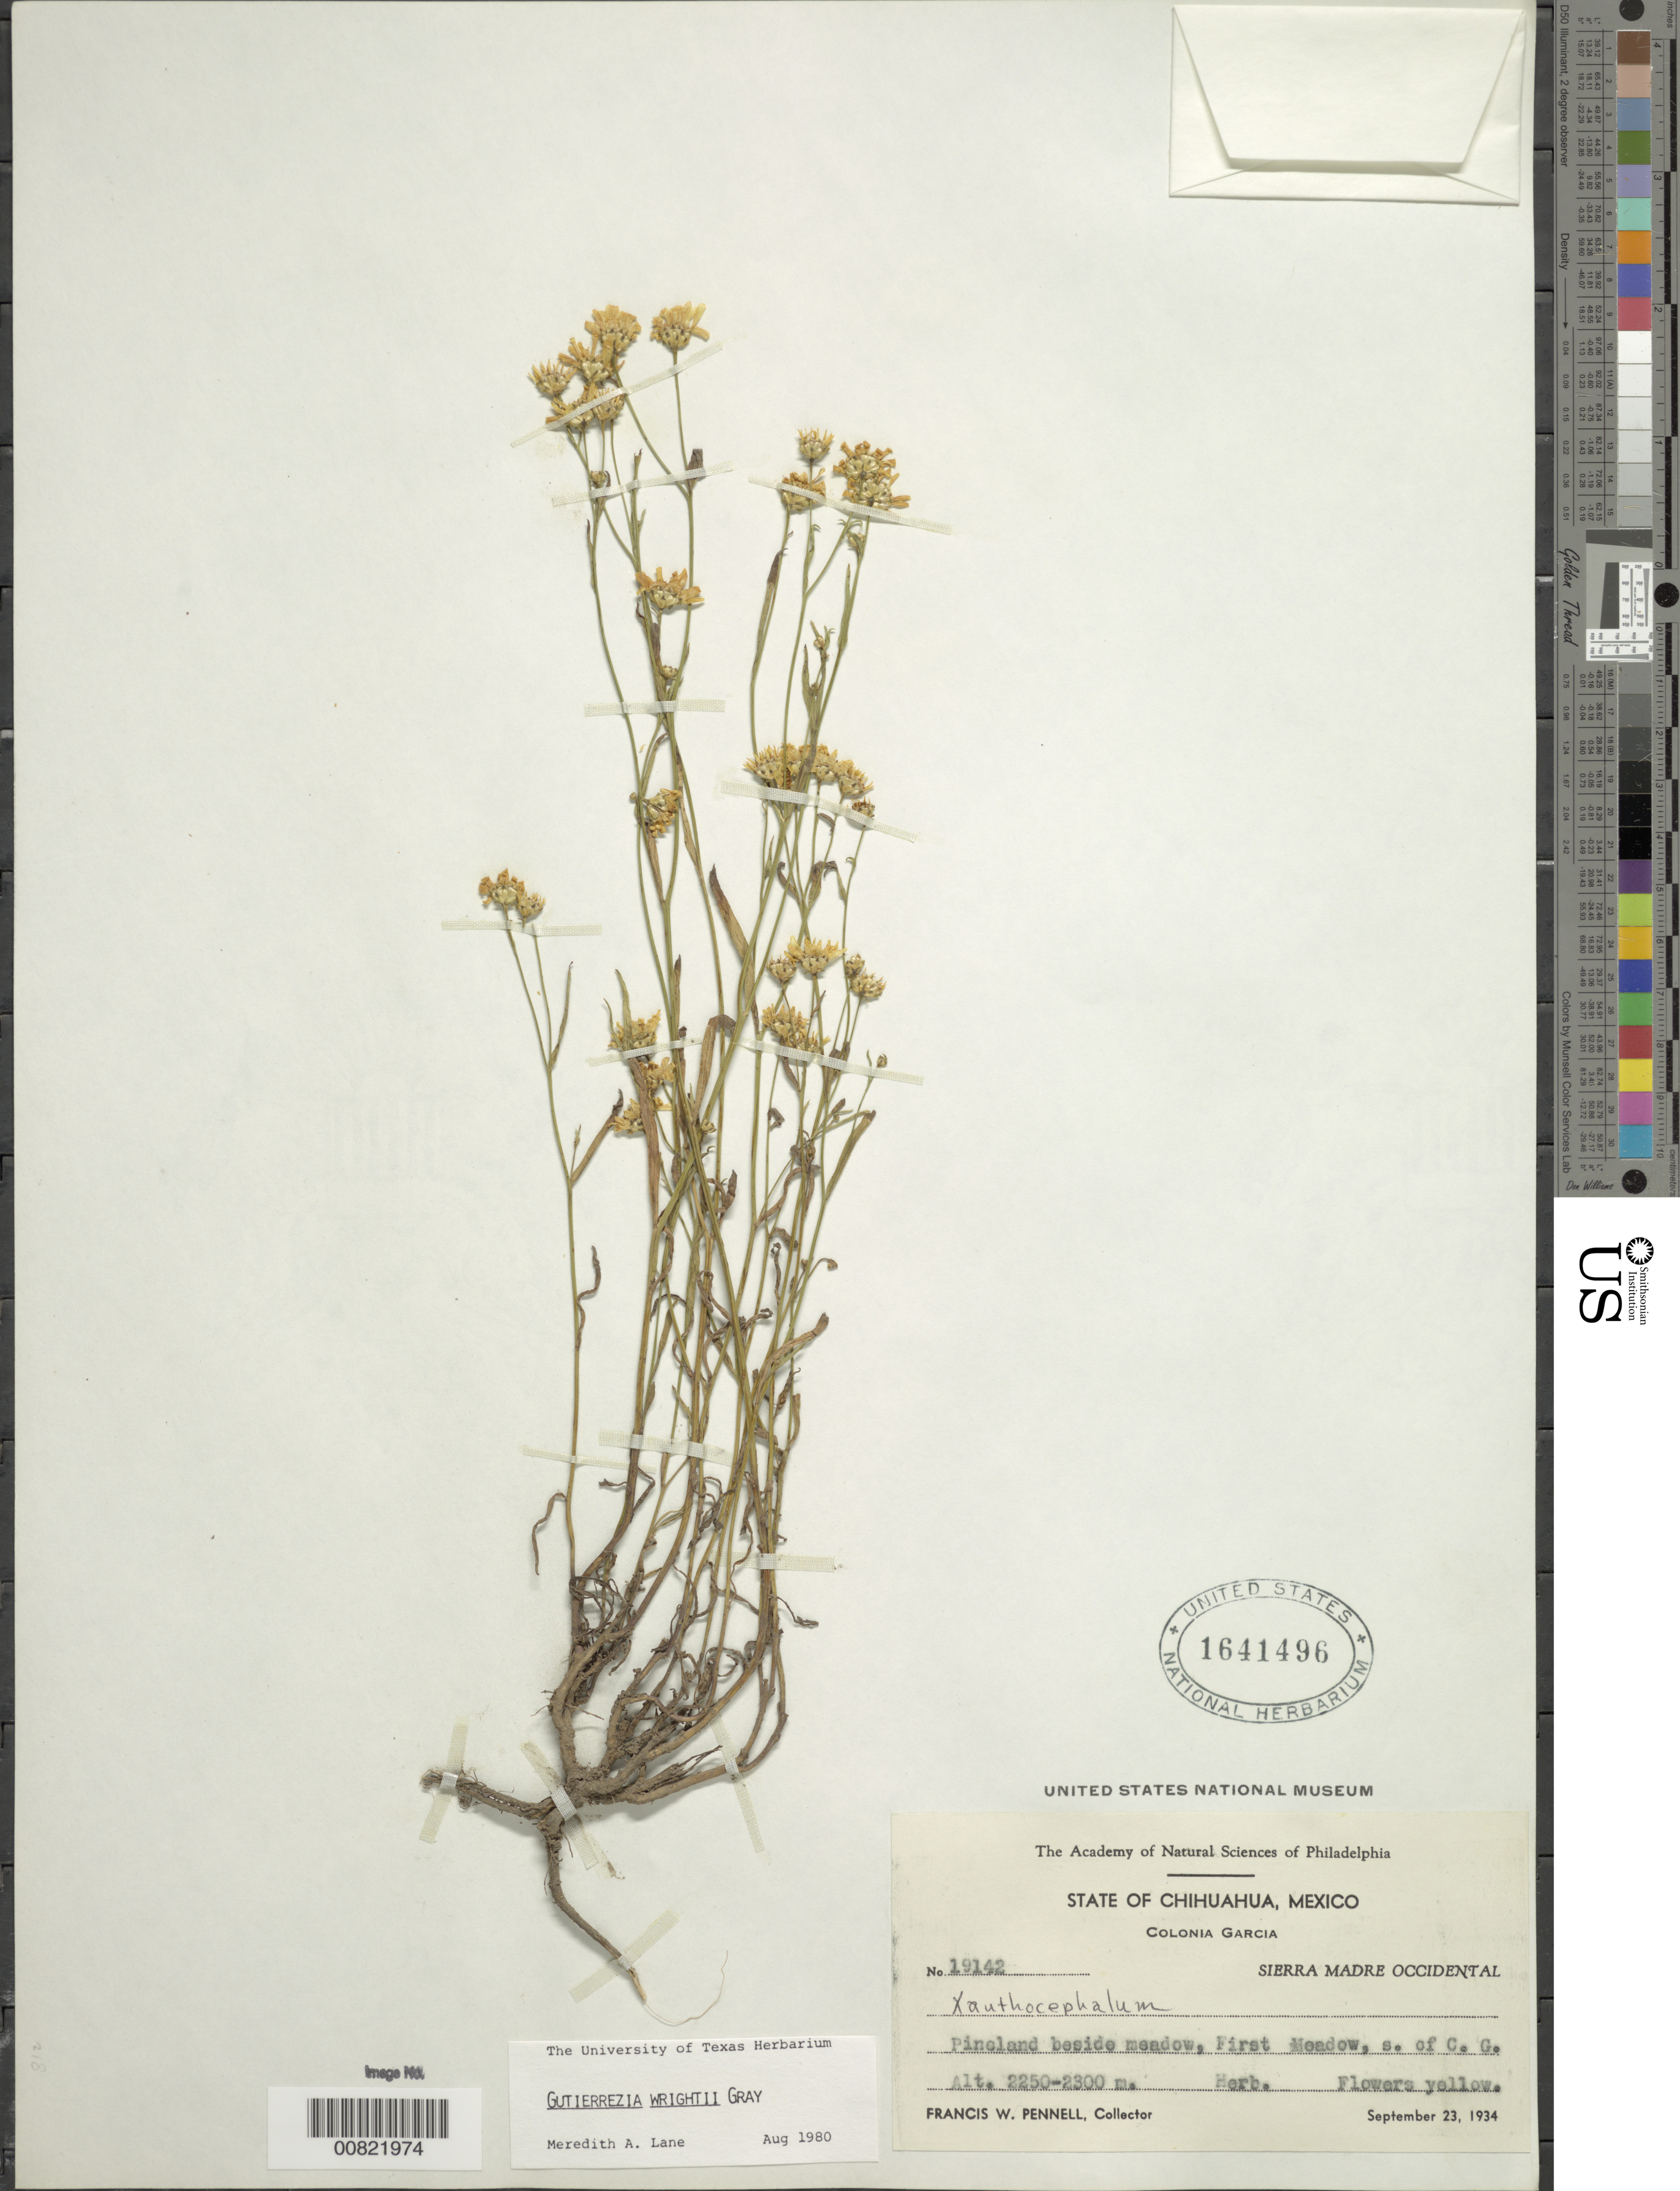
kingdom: Plantae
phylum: Tracheophyta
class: Magnoliopsida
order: Asterales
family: Asteraceae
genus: Gutierrezia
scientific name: Gutierrezia wrightii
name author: A. Gray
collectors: F. W. Pennell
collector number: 19142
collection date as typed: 23 Sep 1934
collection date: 1934-09-23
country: Mexico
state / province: Chihuahua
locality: Colonia García, Chihuahua. First meadow, south of Casas Grandes. Sierra Madre Occidental.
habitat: Pineland beside meadow.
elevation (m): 2300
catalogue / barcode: US 1641496